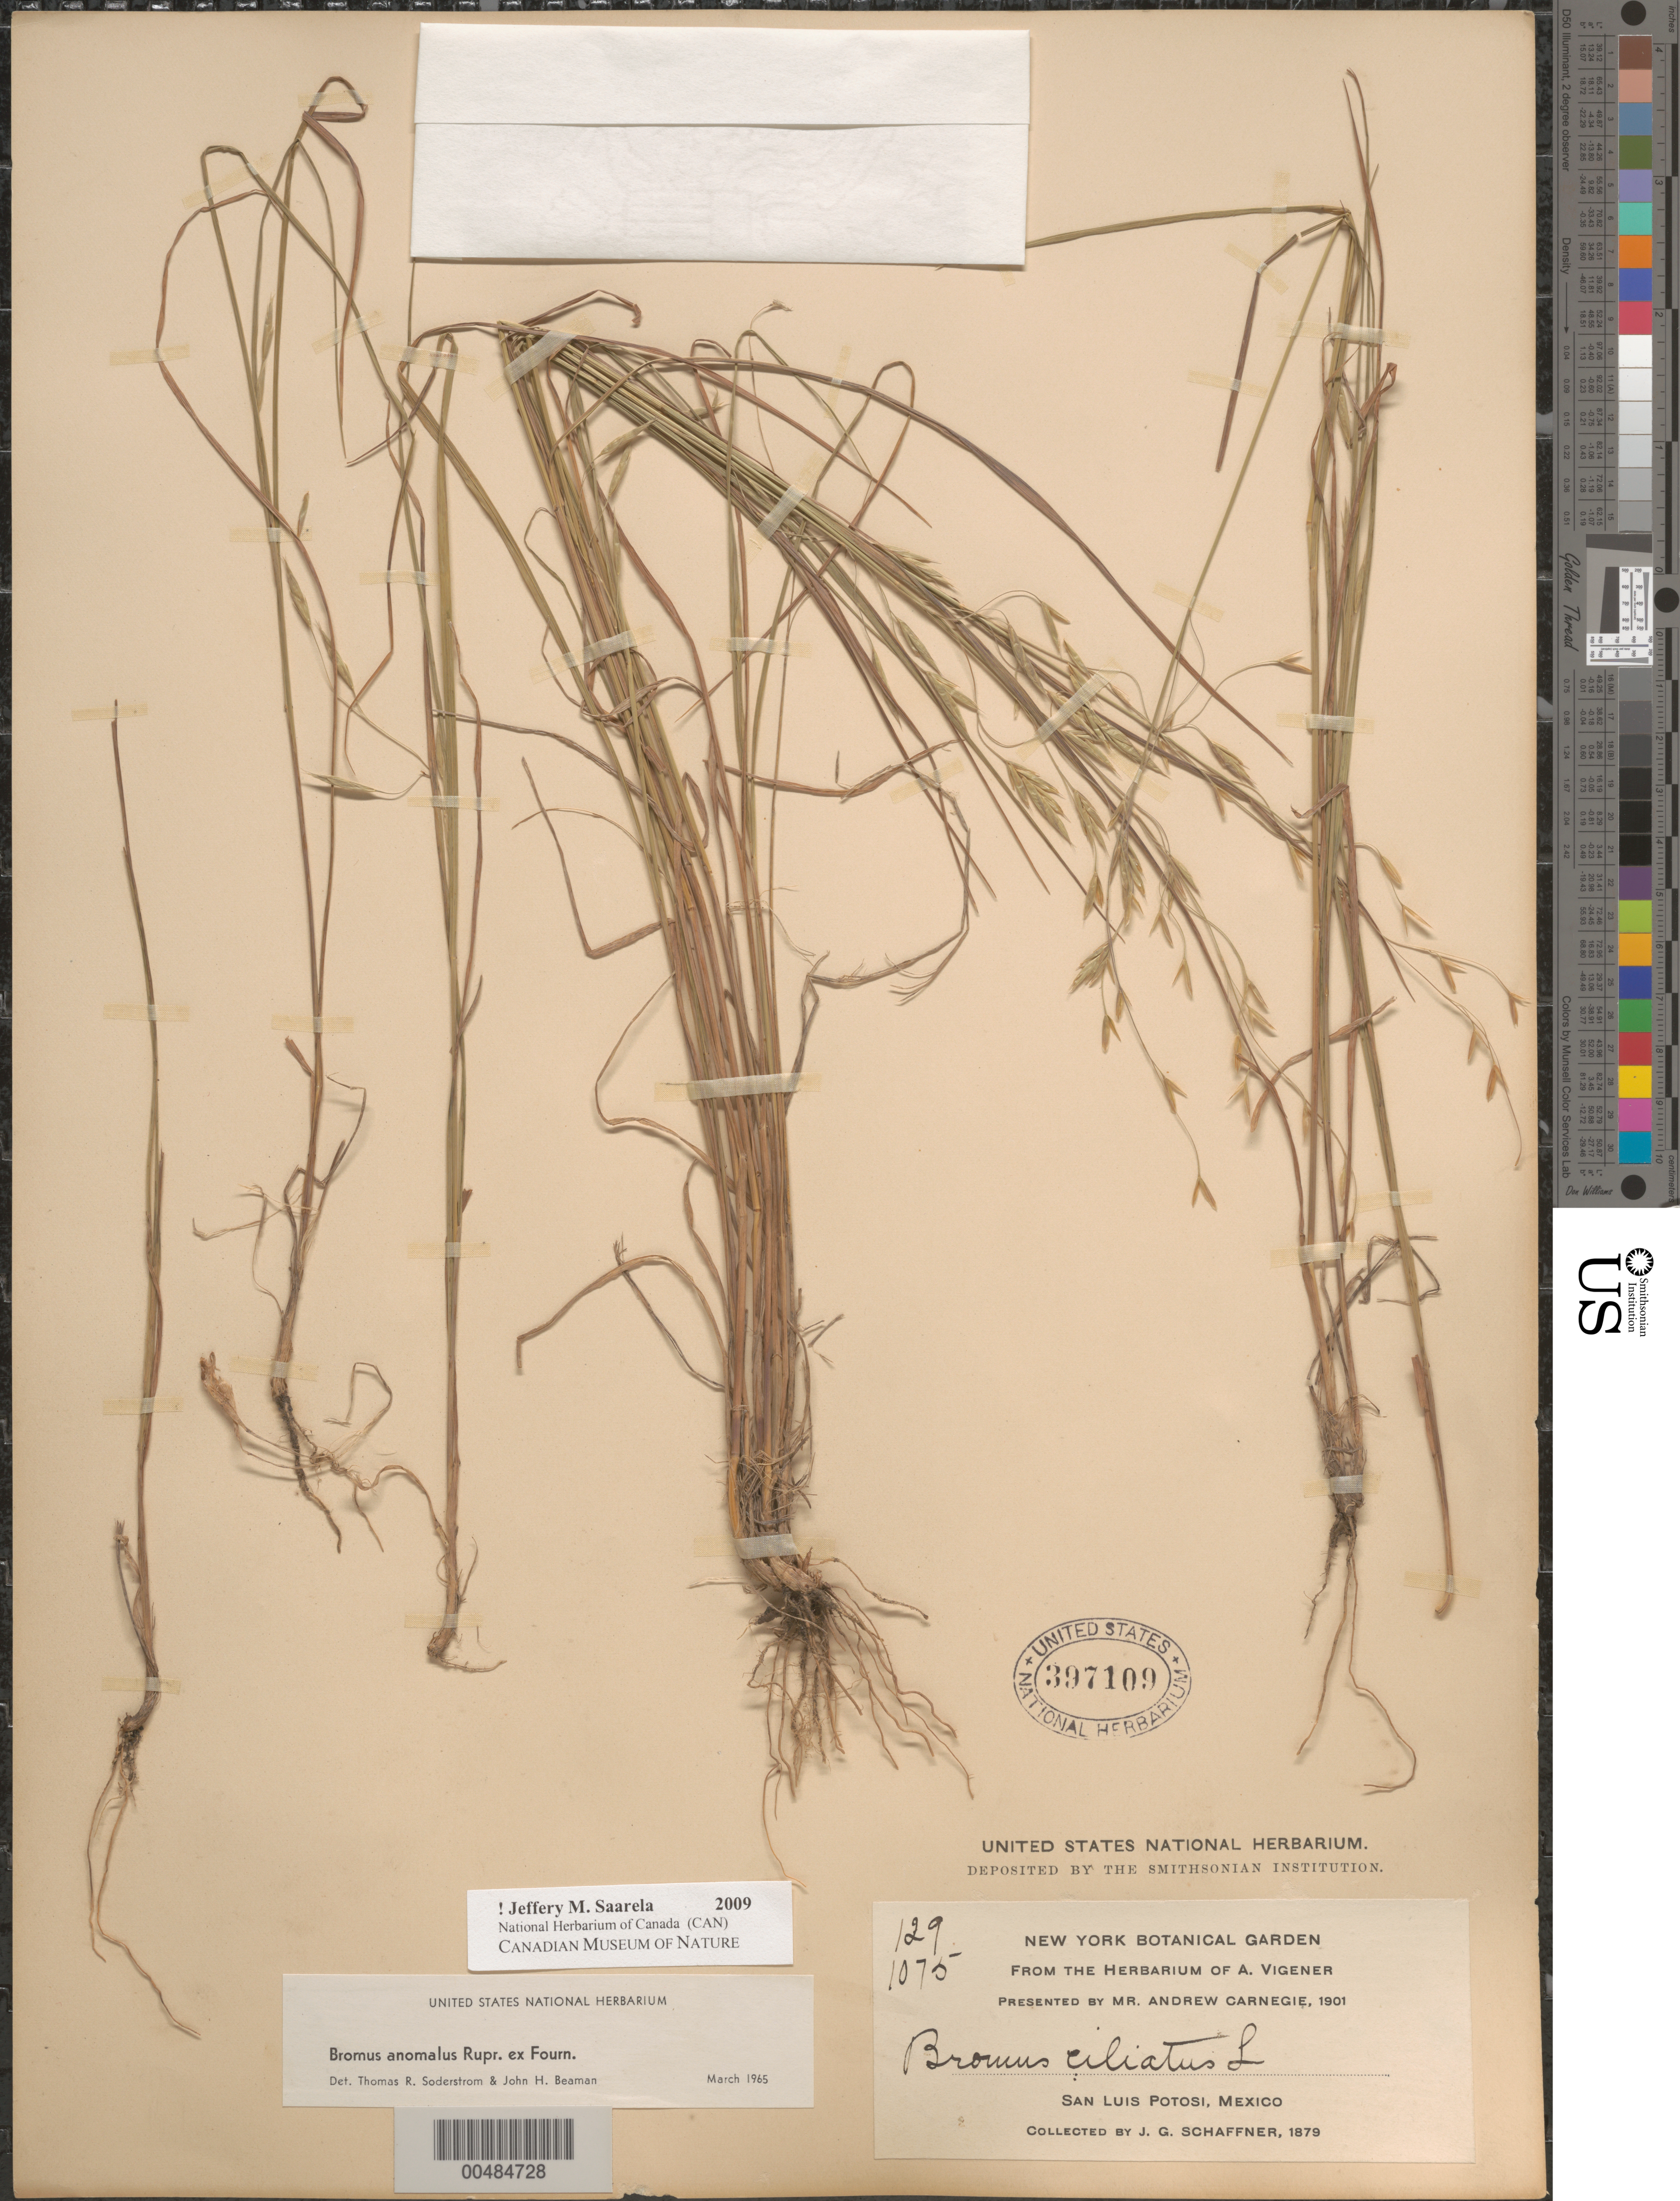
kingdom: Plantae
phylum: Tracheophyta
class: Liliopsida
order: Poales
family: Poaceae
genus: Bromus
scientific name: Bromus anomalus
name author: Rupr. ex E. Fourn.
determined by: Soderstrom, T. R.; Beaman, J. H.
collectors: J. G. Schaffner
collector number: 129/1075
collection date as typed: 1879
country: Mexico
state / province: San Luis Potosi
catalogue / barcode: US 397109